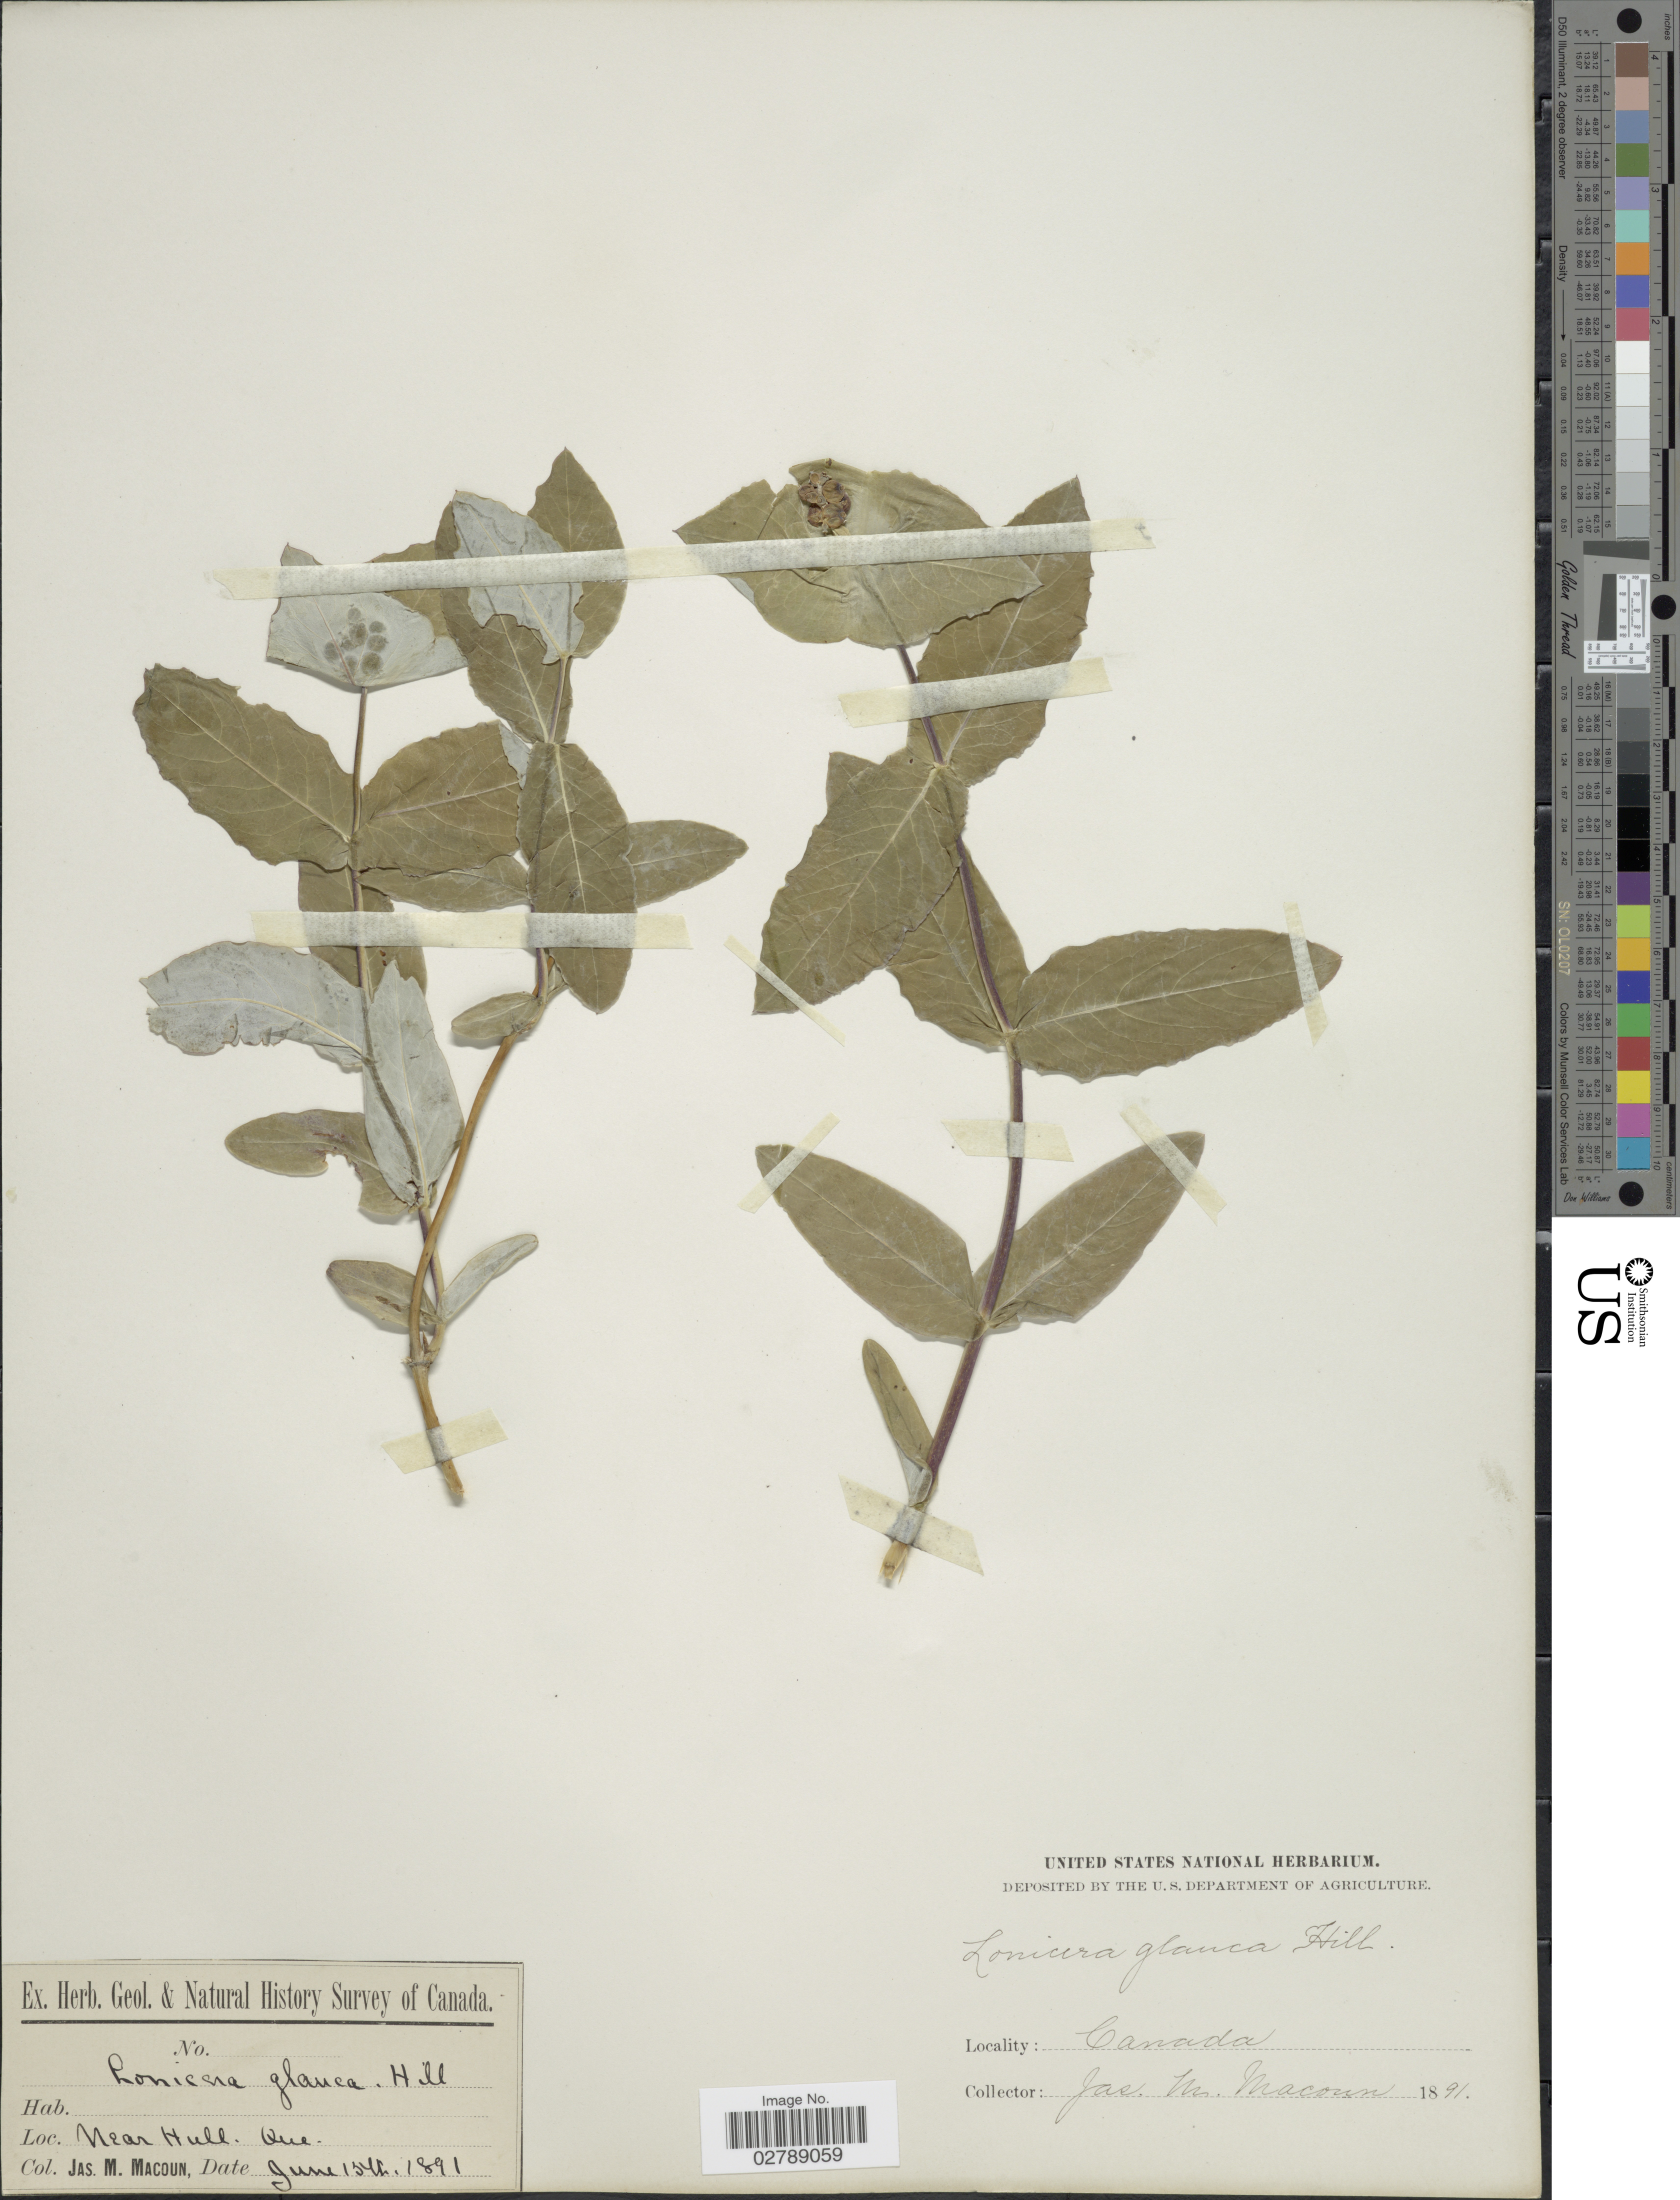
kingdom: Plantae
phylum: Tracheophyta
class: Magnoliopsida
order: Dipsacales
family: Caprifoliaceae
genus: Lonicera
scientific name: Lonicera dioica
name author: L.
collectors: J. M. Macoun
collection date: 1891-06-15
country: Canada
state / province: Quebec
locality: Near Hull. Que